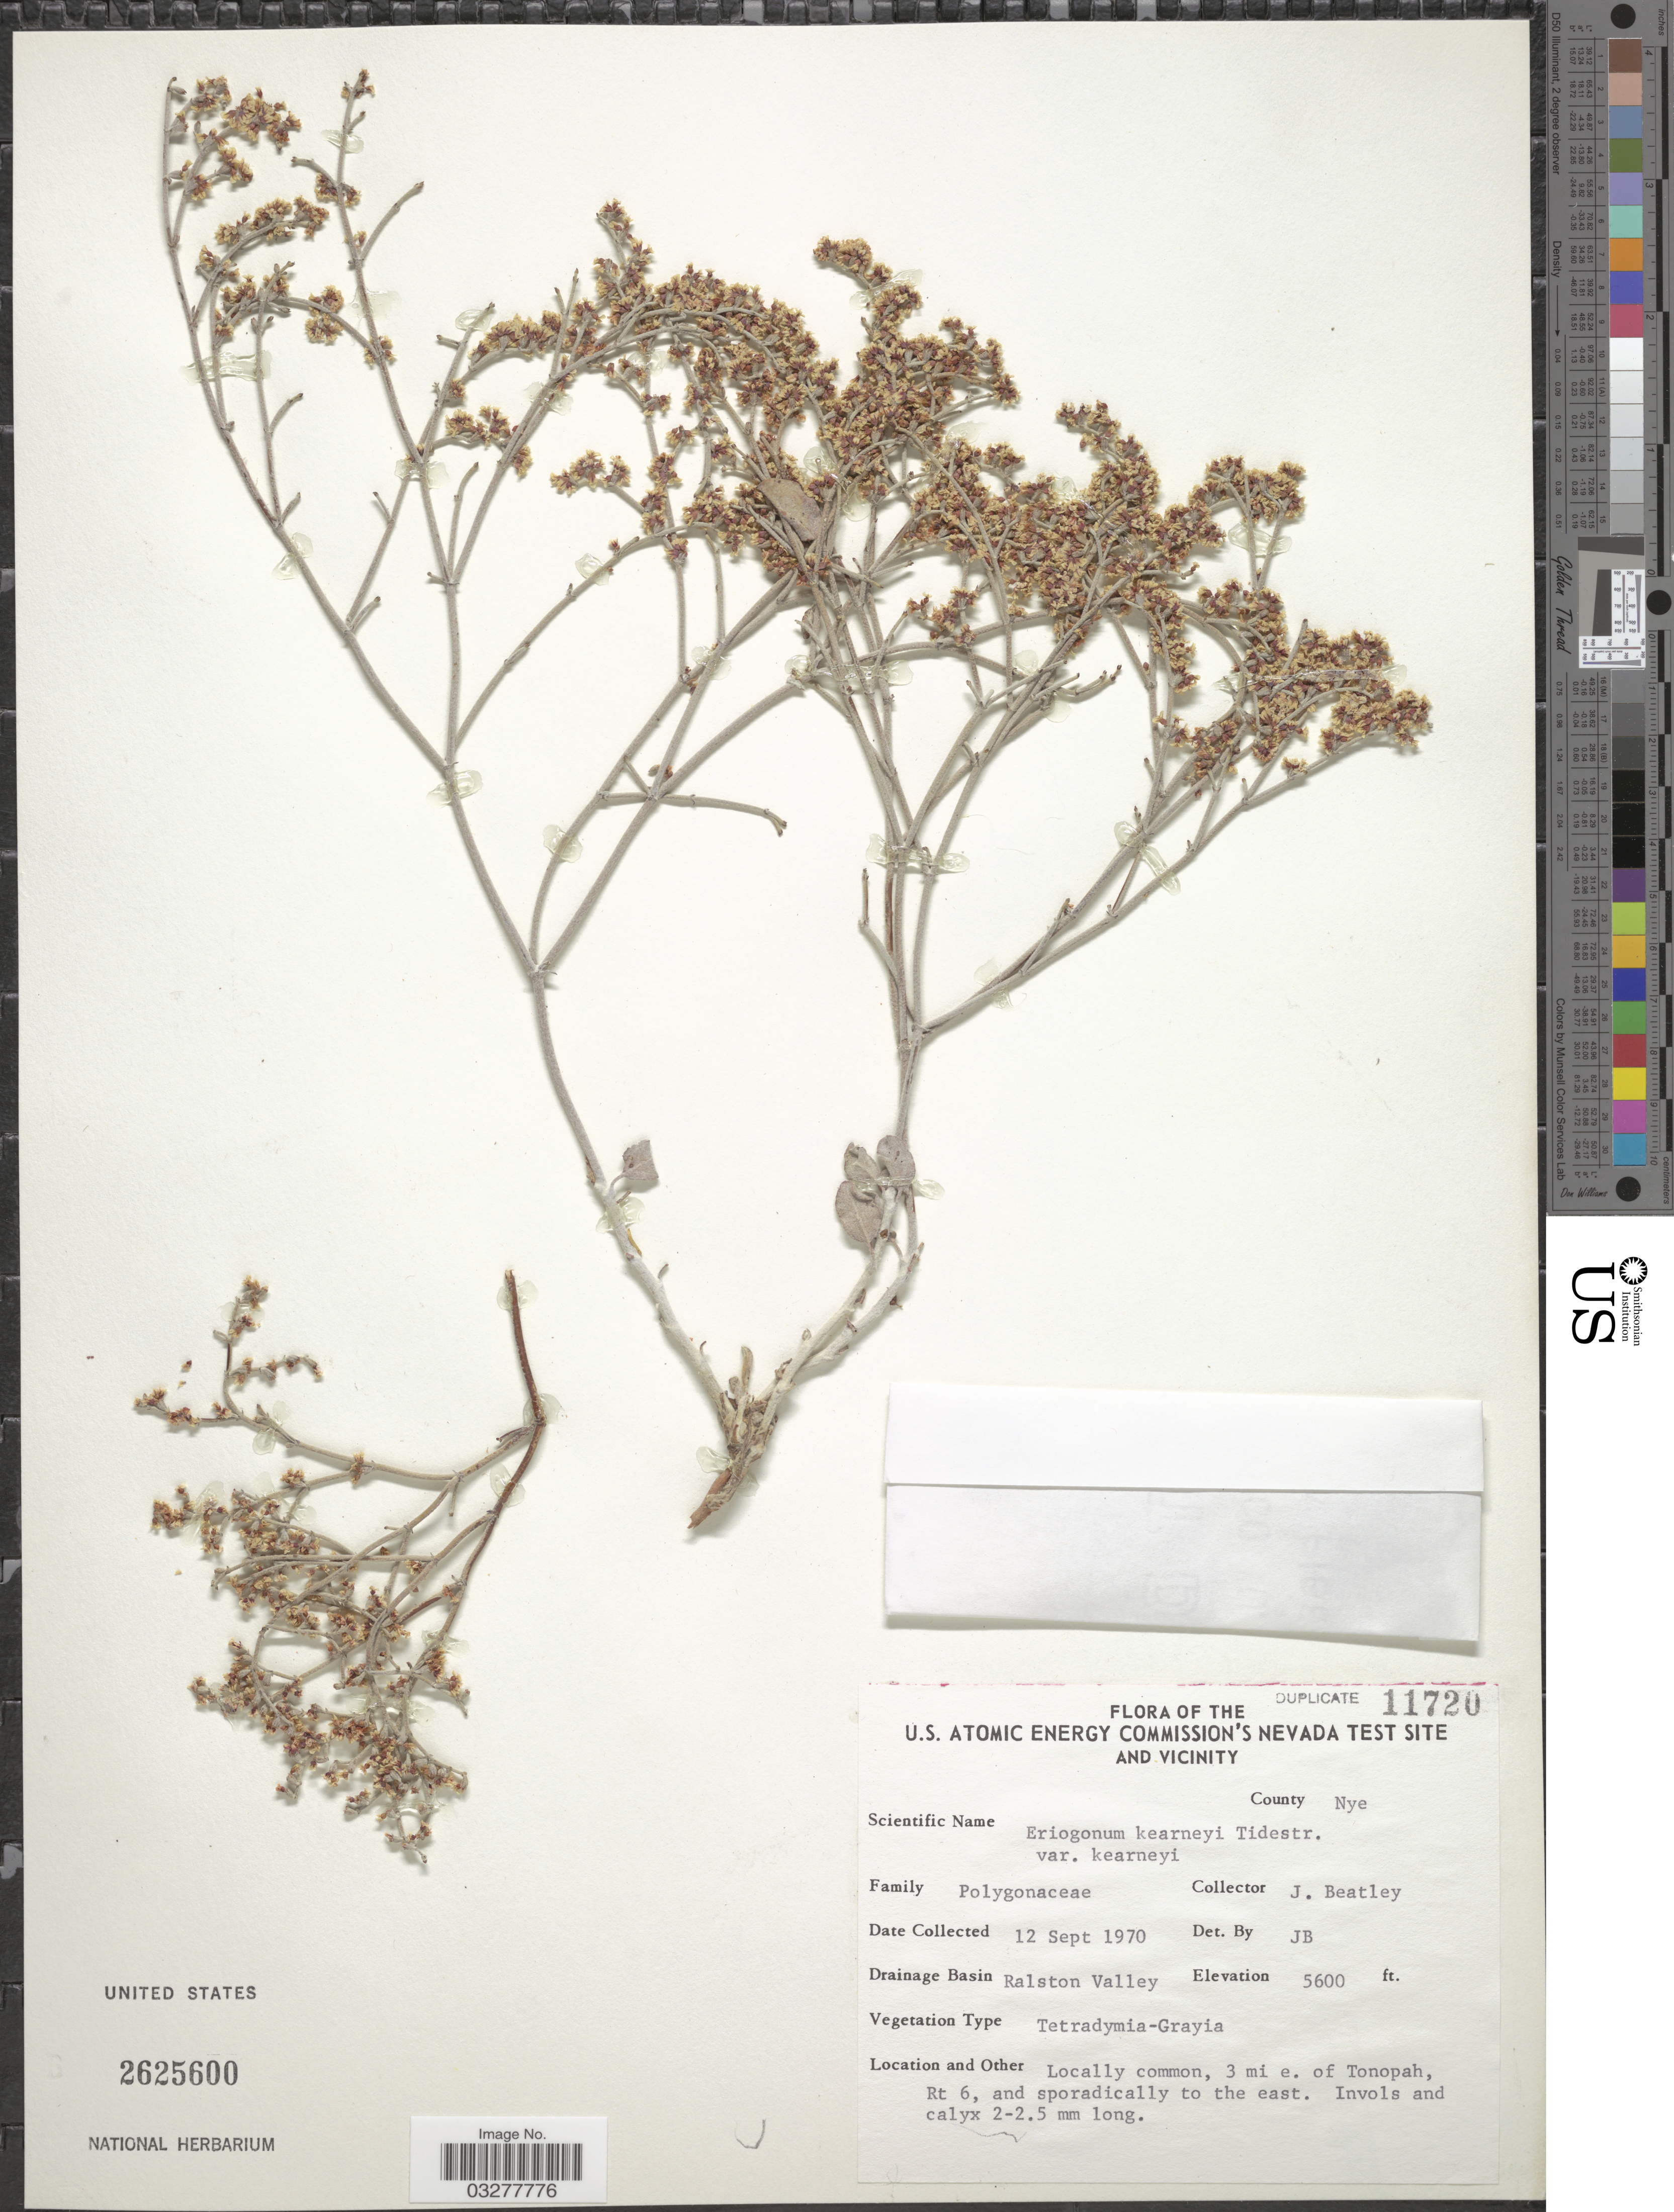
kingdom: Plantae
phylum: Tracheophyta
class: Magnoliopsida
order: Caryophyllales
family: Polygonaceae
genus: Eriogonum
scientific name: Eriogonum kearneyi var. kearneyi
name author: Tidestr.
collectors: J. C. Beatley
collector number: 11720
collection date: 1970-09-12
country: United States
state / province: Nevada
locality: U. S. Atomic Energy Commission's Nevada Test Site and Vicinity. County Nye. Drainage Basin Ralston Valley. 3 mi e. of Tonopah. Rt 6, and sporadically to the east.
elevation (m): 1707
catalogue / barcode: US 2625600